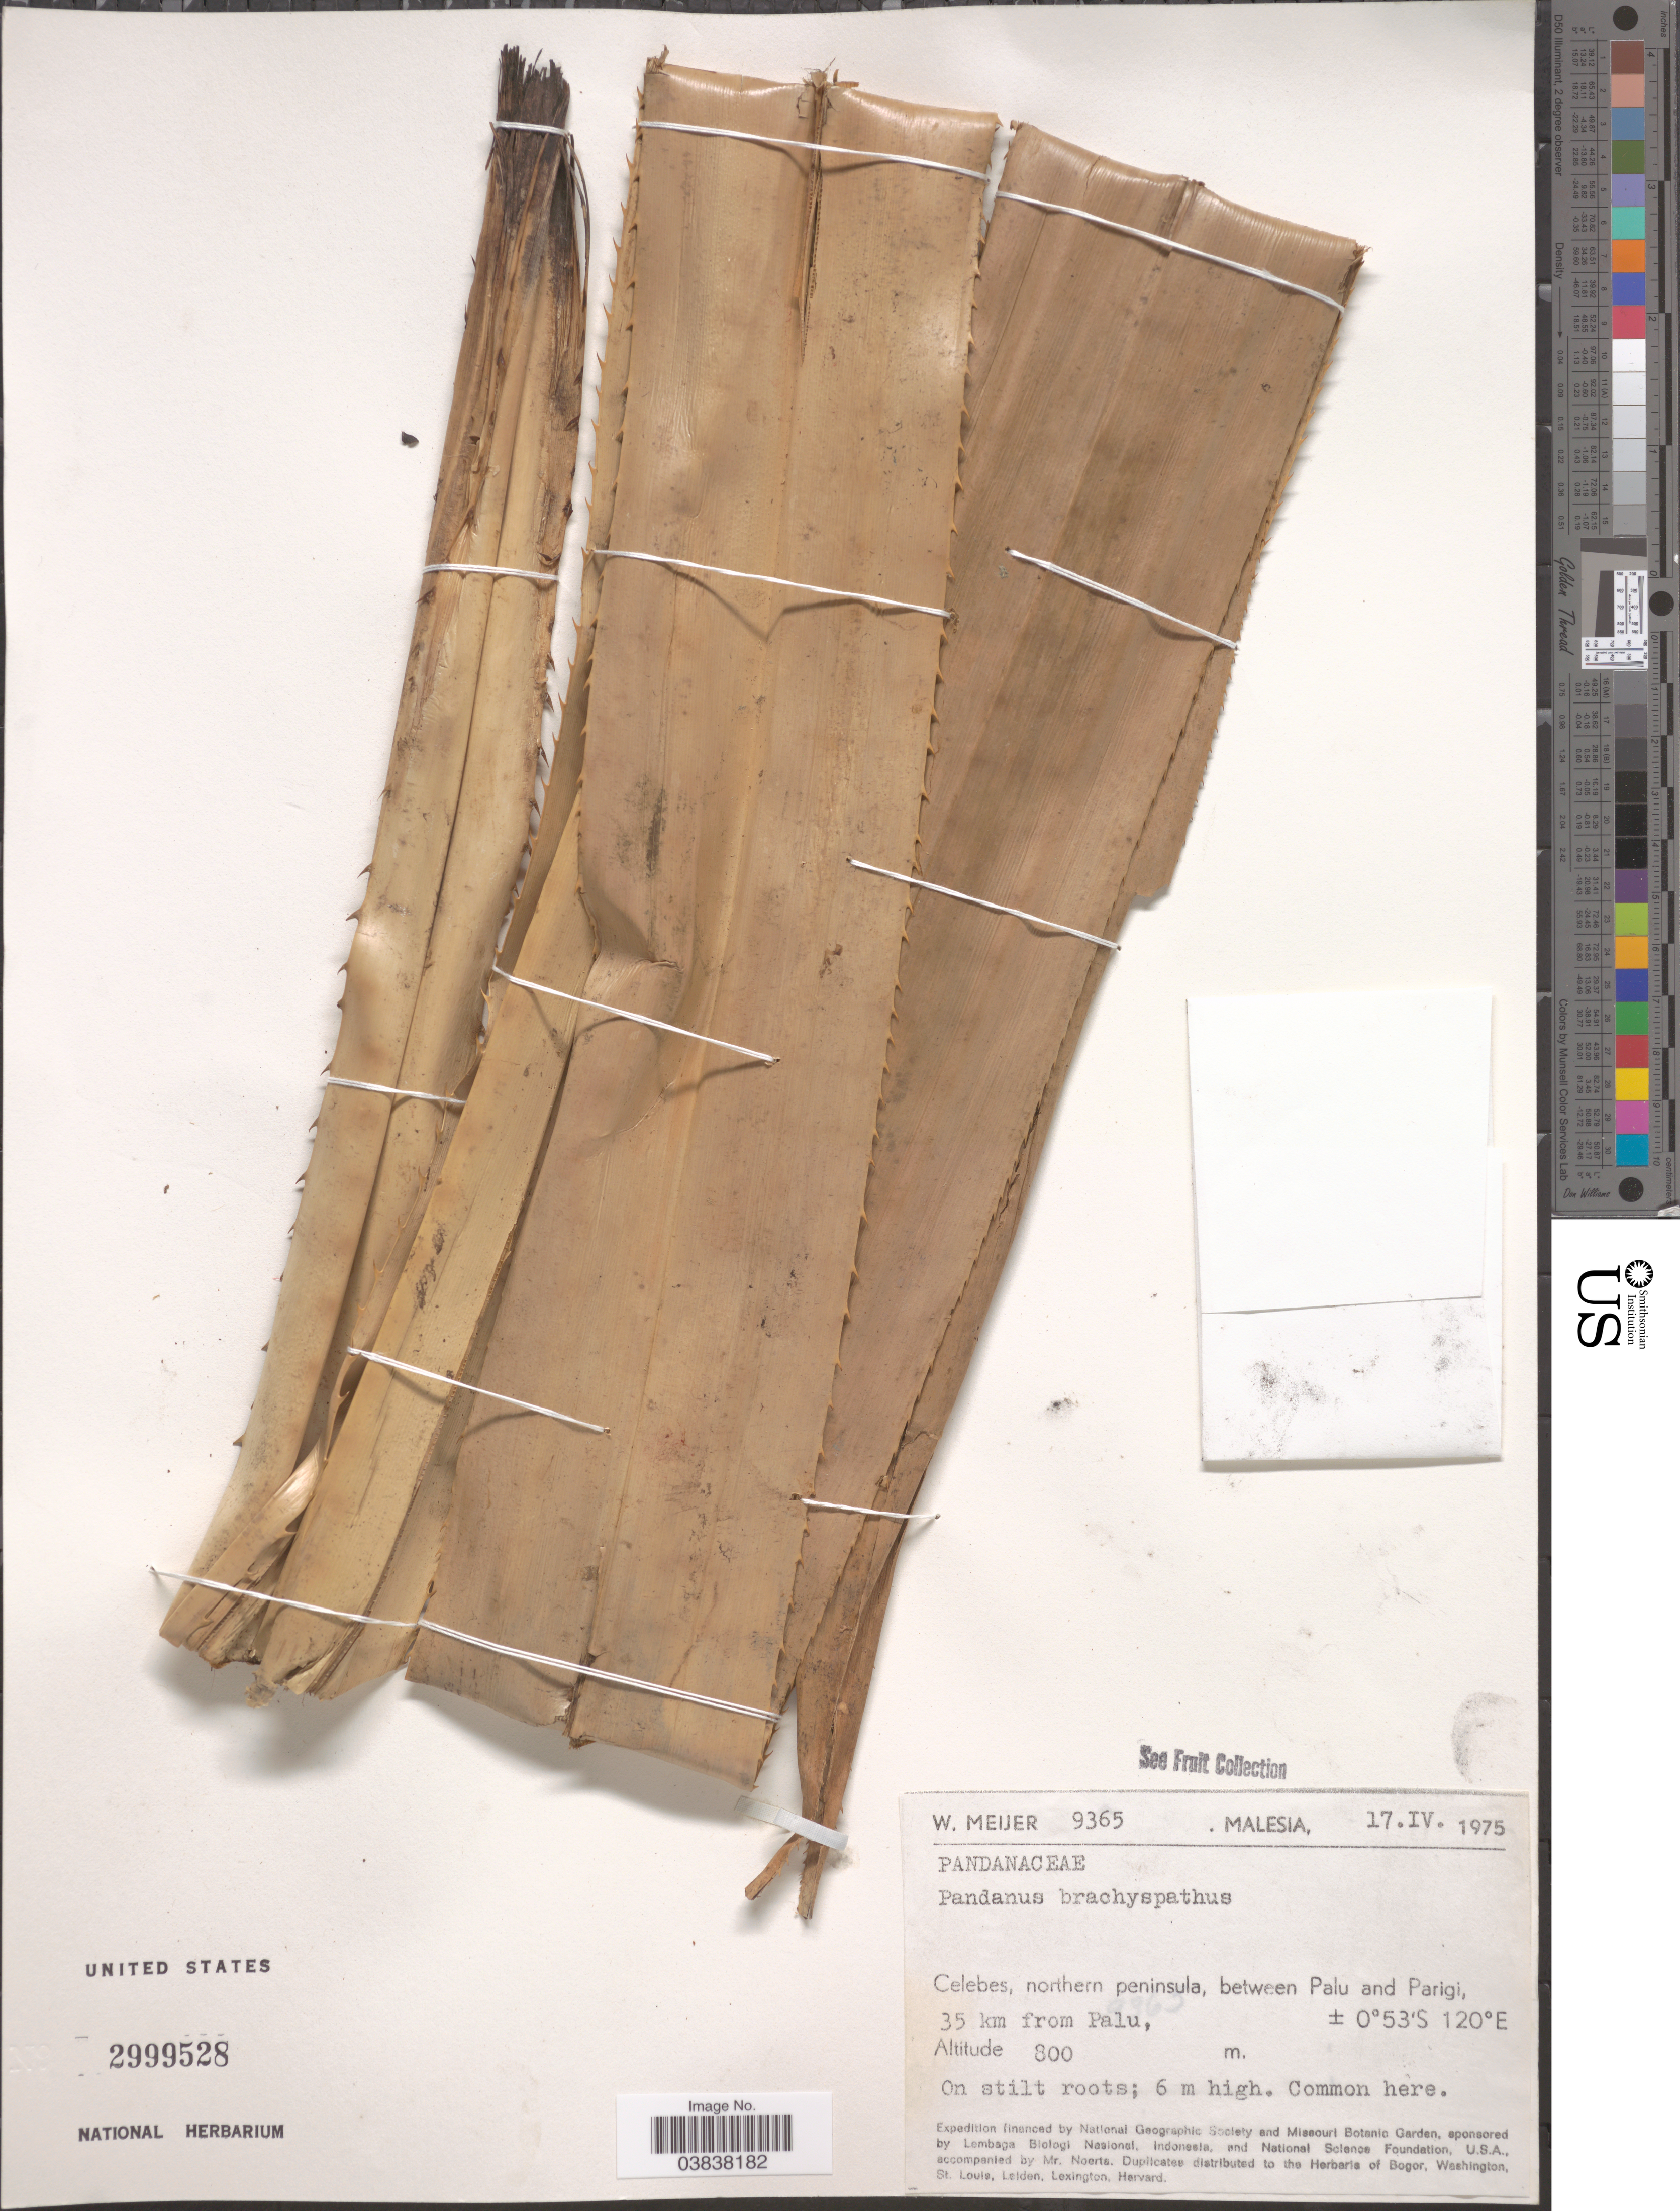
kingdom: Plantae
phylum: Tracheophyta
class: Liliopsida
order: Pandanales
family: Pandanaceae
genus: Pandanus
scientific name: Pandanus brachyspathus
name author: Martelli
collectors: W. Meijer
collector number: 9365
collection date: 1975-04-17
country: Malaysia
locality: Celebes, northern peninsula, between Palu and Parigi, 35 km from Palu.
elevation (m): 800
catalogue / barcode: US 2999528